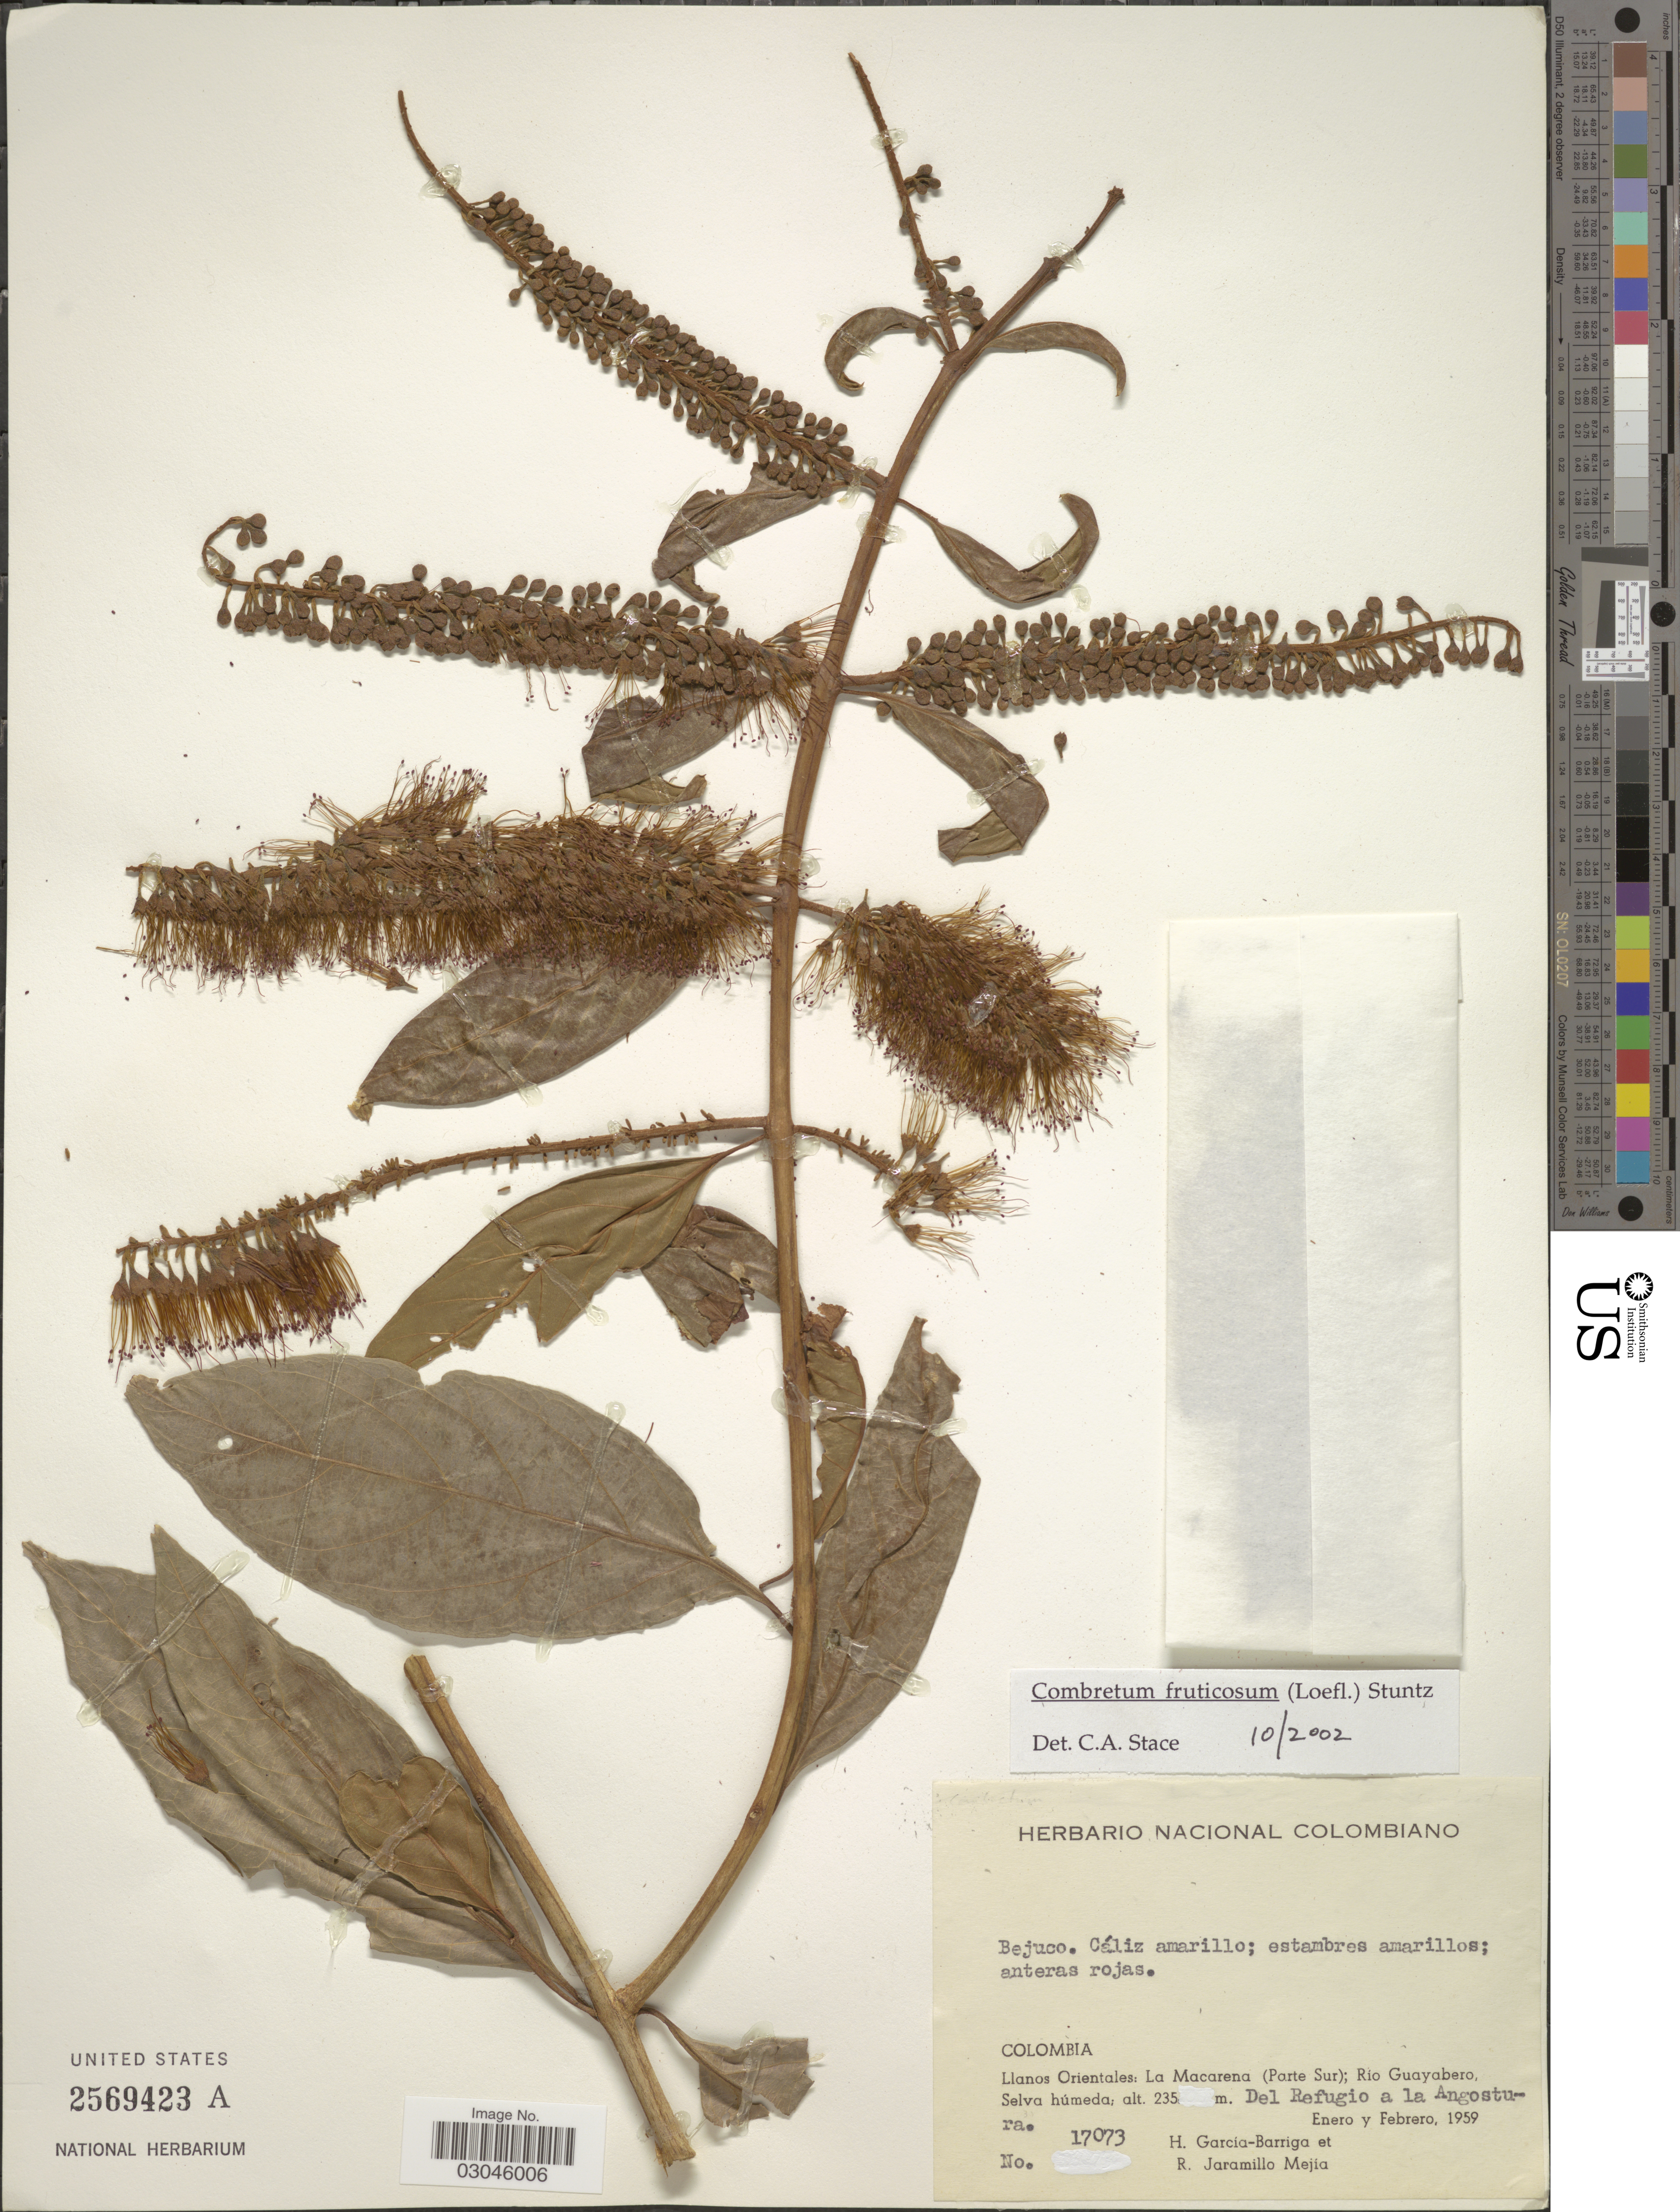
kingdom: Plantae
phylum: Tracheophyta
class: Magnoliopsida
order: Myrtales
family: Combretaceae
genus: Combretum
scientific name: Combretum fruticosum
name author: (Loefl.) Stuntz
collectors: H. García Barriga & R. Jaramillo M.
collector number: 17073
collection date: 1959-01/1959-02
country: Colombia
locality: Llanos Orientales: La Macarena (Parte Sur); Río Guayabero. Del Refugio a la Angostura.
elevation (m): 235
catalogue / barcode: US 2569423A